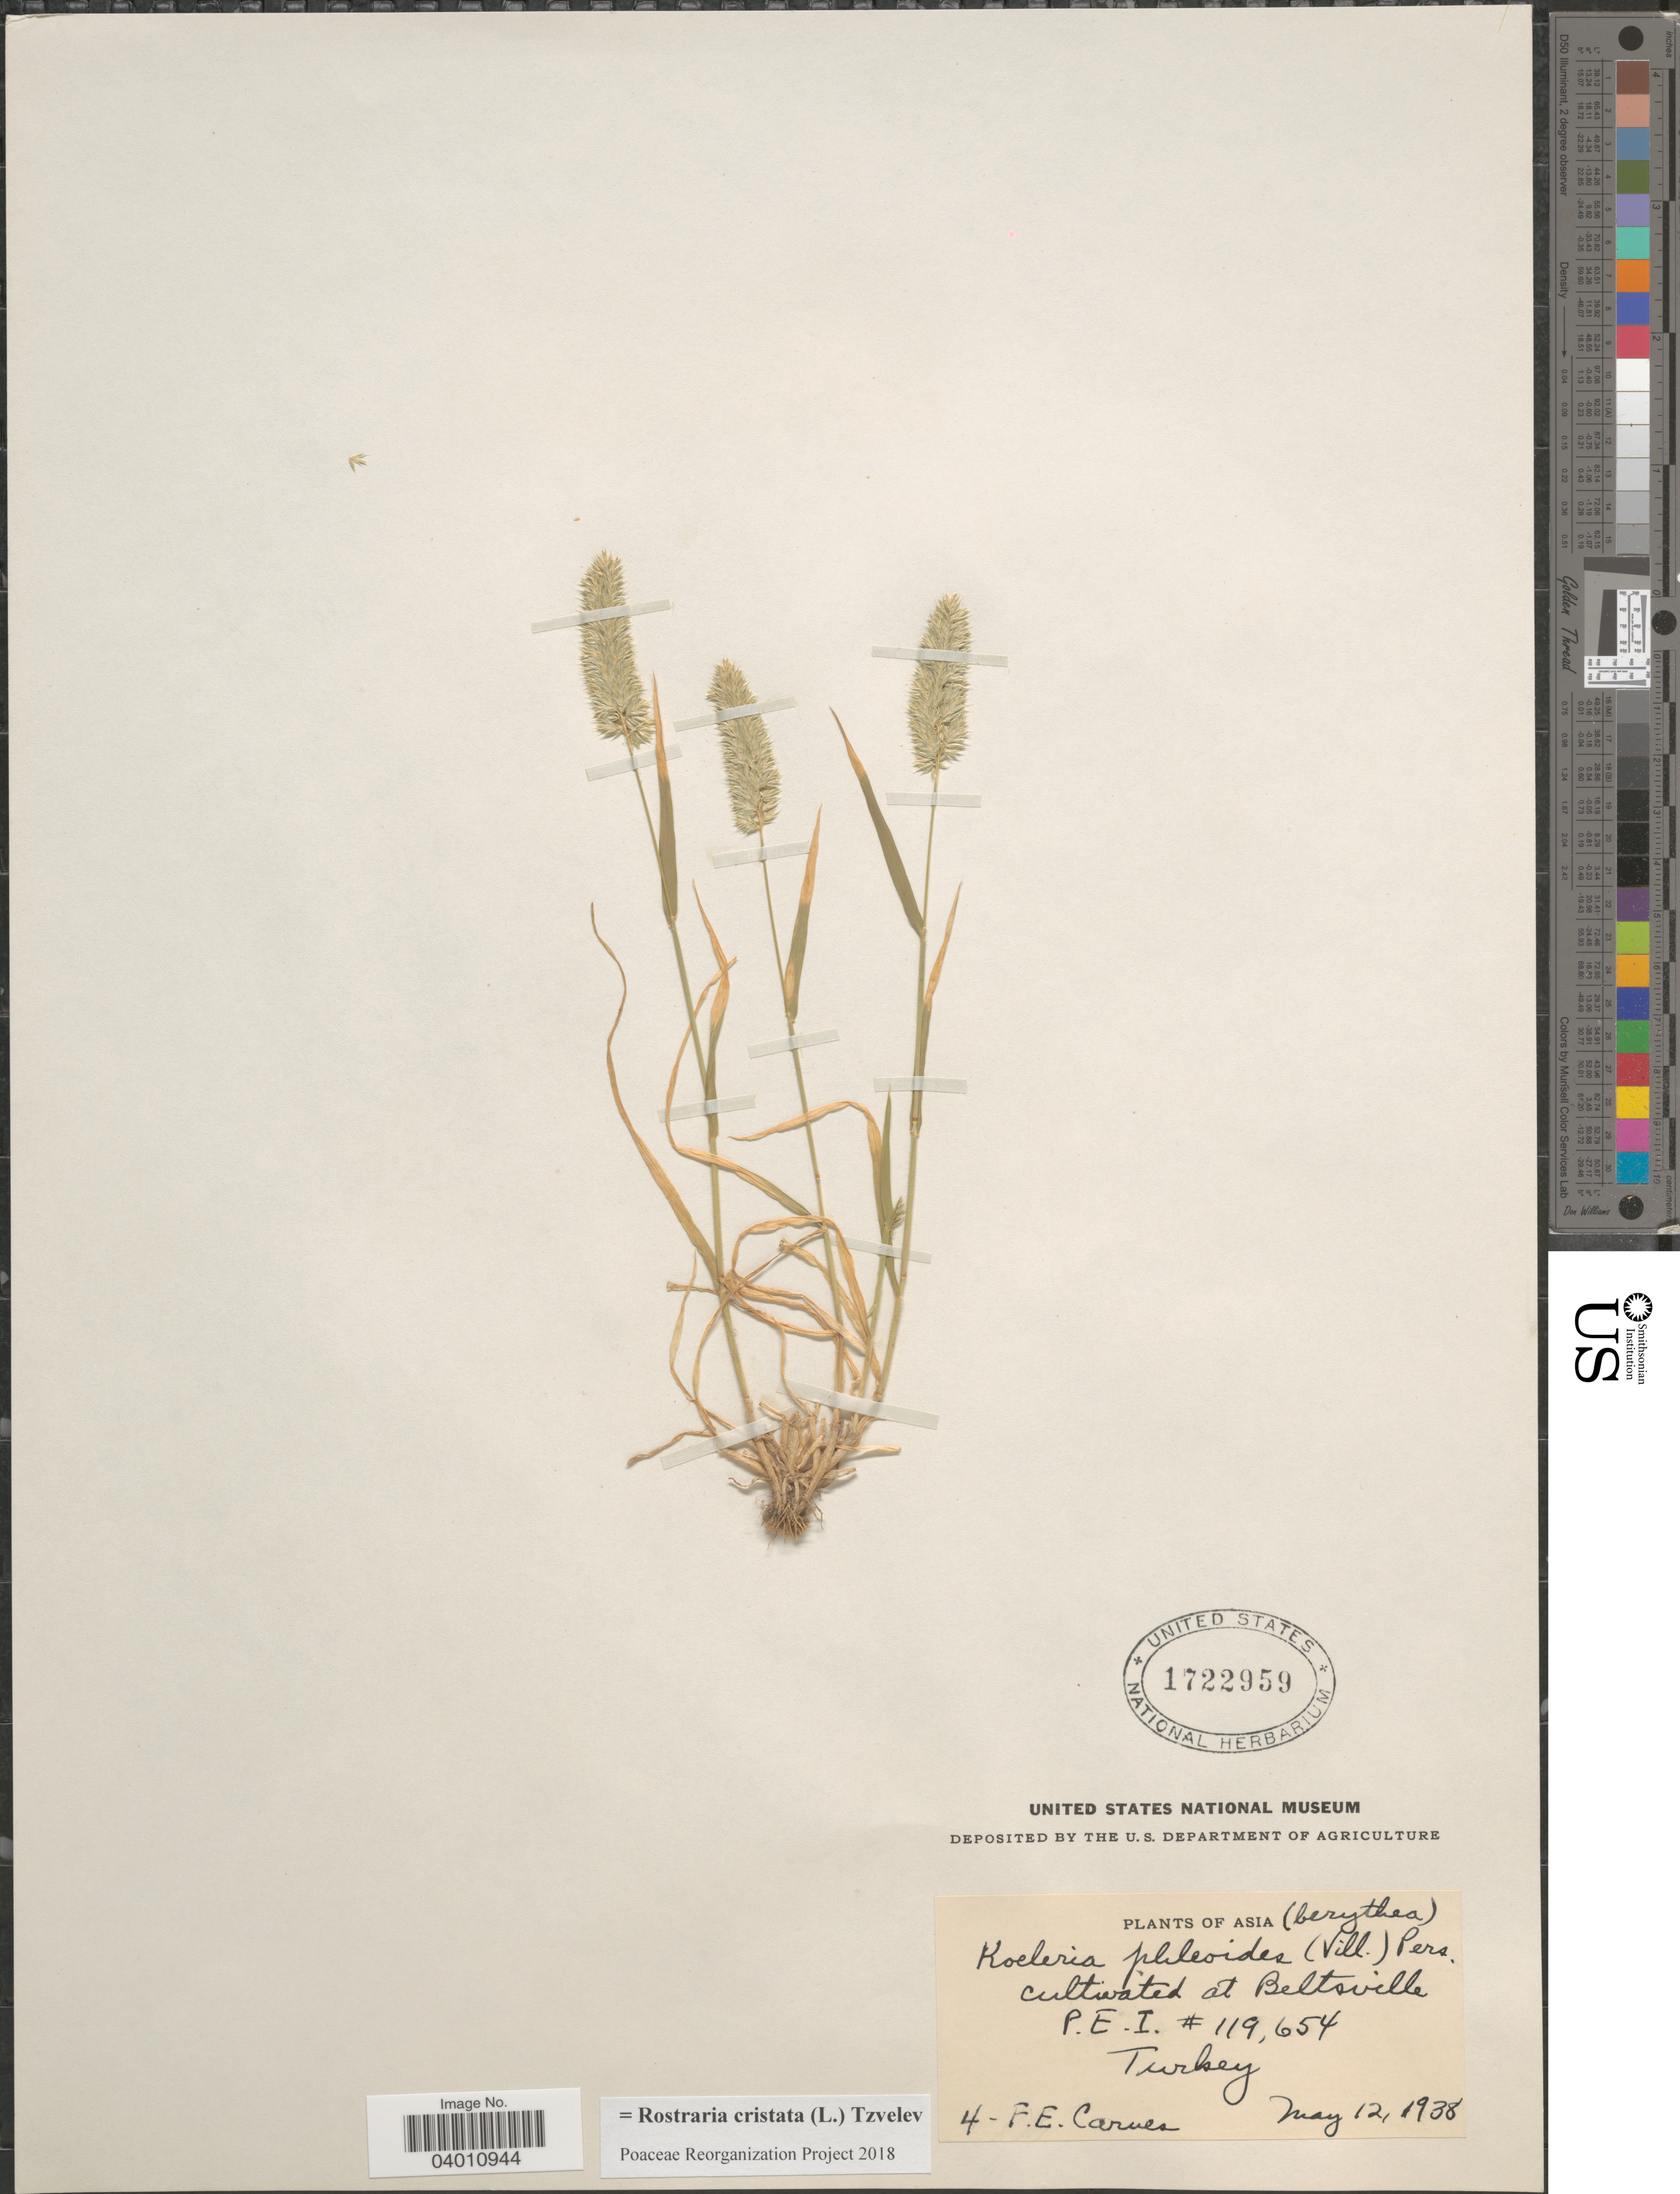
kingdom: Plantae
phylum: Tracheophyta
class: Liliopsida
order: Poales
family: Poaceae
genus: Rostraria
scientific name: Rostraria cristata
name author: (L.) Tzvelev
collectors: F. Carnes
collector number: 4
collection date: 1938-05-12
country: United States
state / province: Maryland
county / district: Prince George's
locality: Cultivated at Beltsville. P.E.I. #119.654.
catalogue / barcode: US 1722959